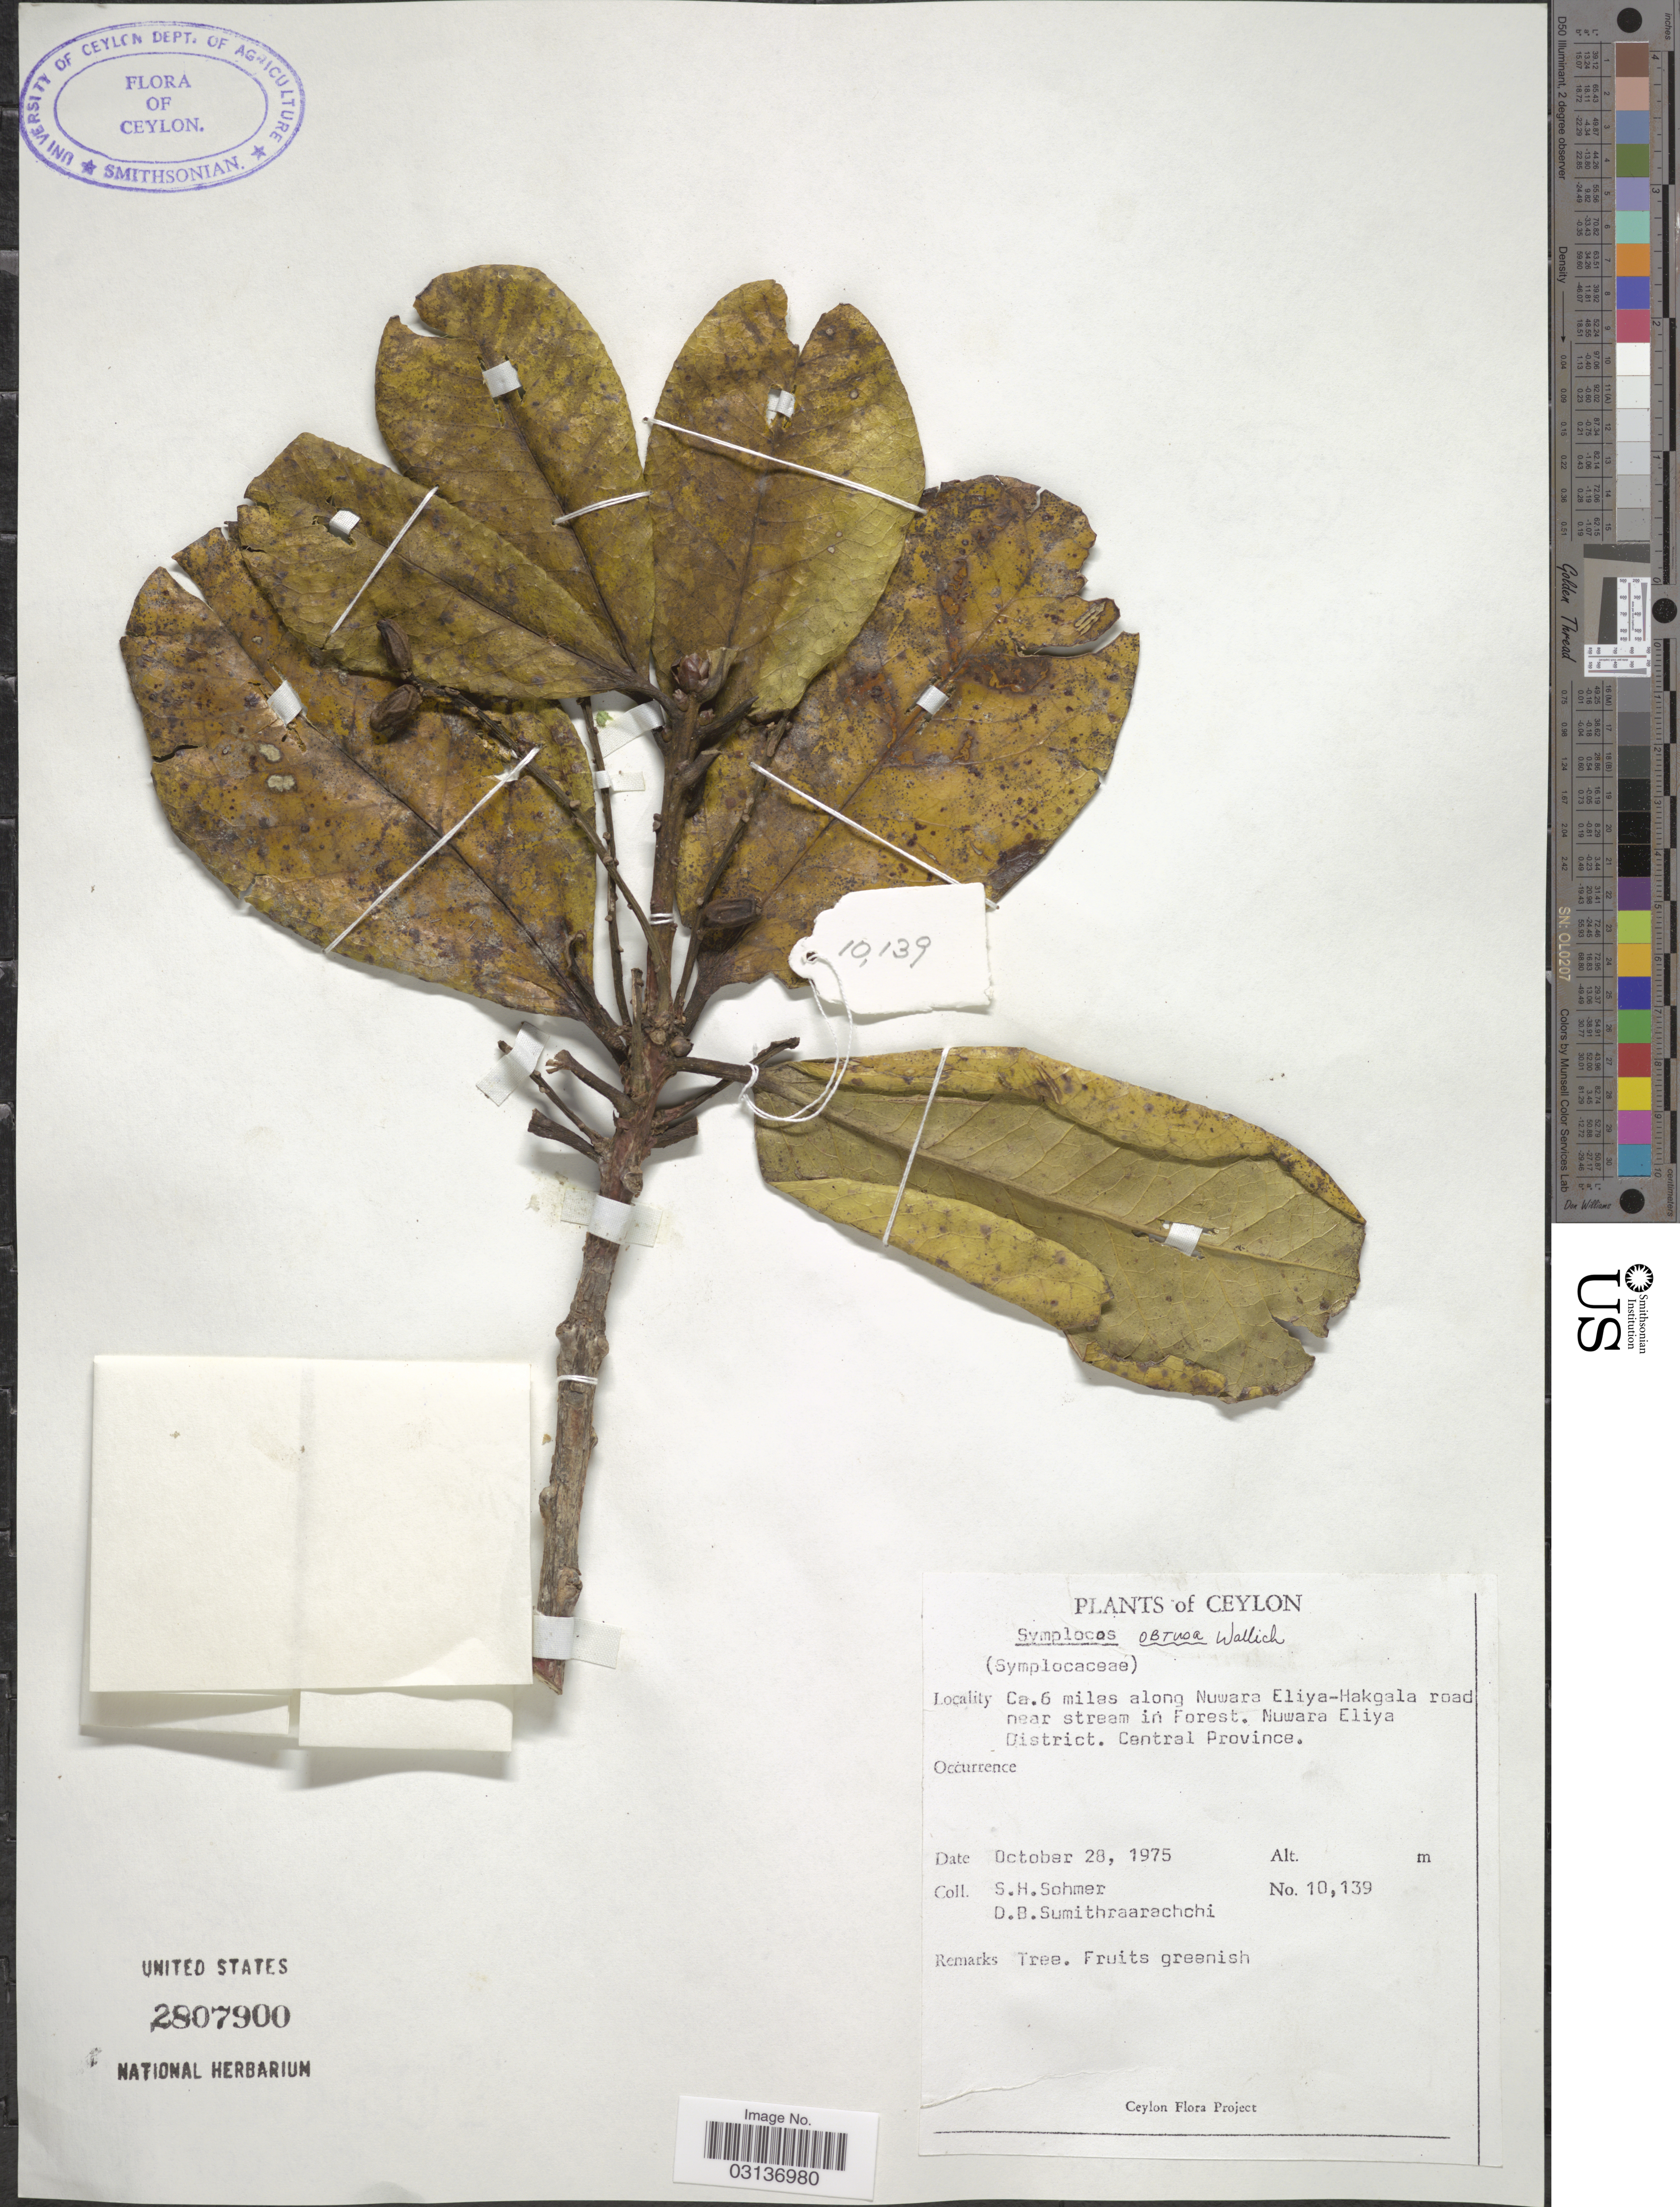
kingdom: Plantae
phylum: Tracheophyta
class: Magnoliopsida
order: Ericales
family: Symplocaceae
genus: Symplocos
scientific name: Symplocos obtusa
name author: Wall. ex G. Don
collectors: S. H. Sohmer & D. B. Sumithraarachchi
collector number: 10139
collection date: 1975-10-28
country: Sri Lanka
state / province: Central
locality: Ceylon. Ca. 6 miles along Nuwara Eliya-Hakgala road near stream in Forest. Nuwara Eliya District. Central Province.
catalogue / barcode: US 2807900